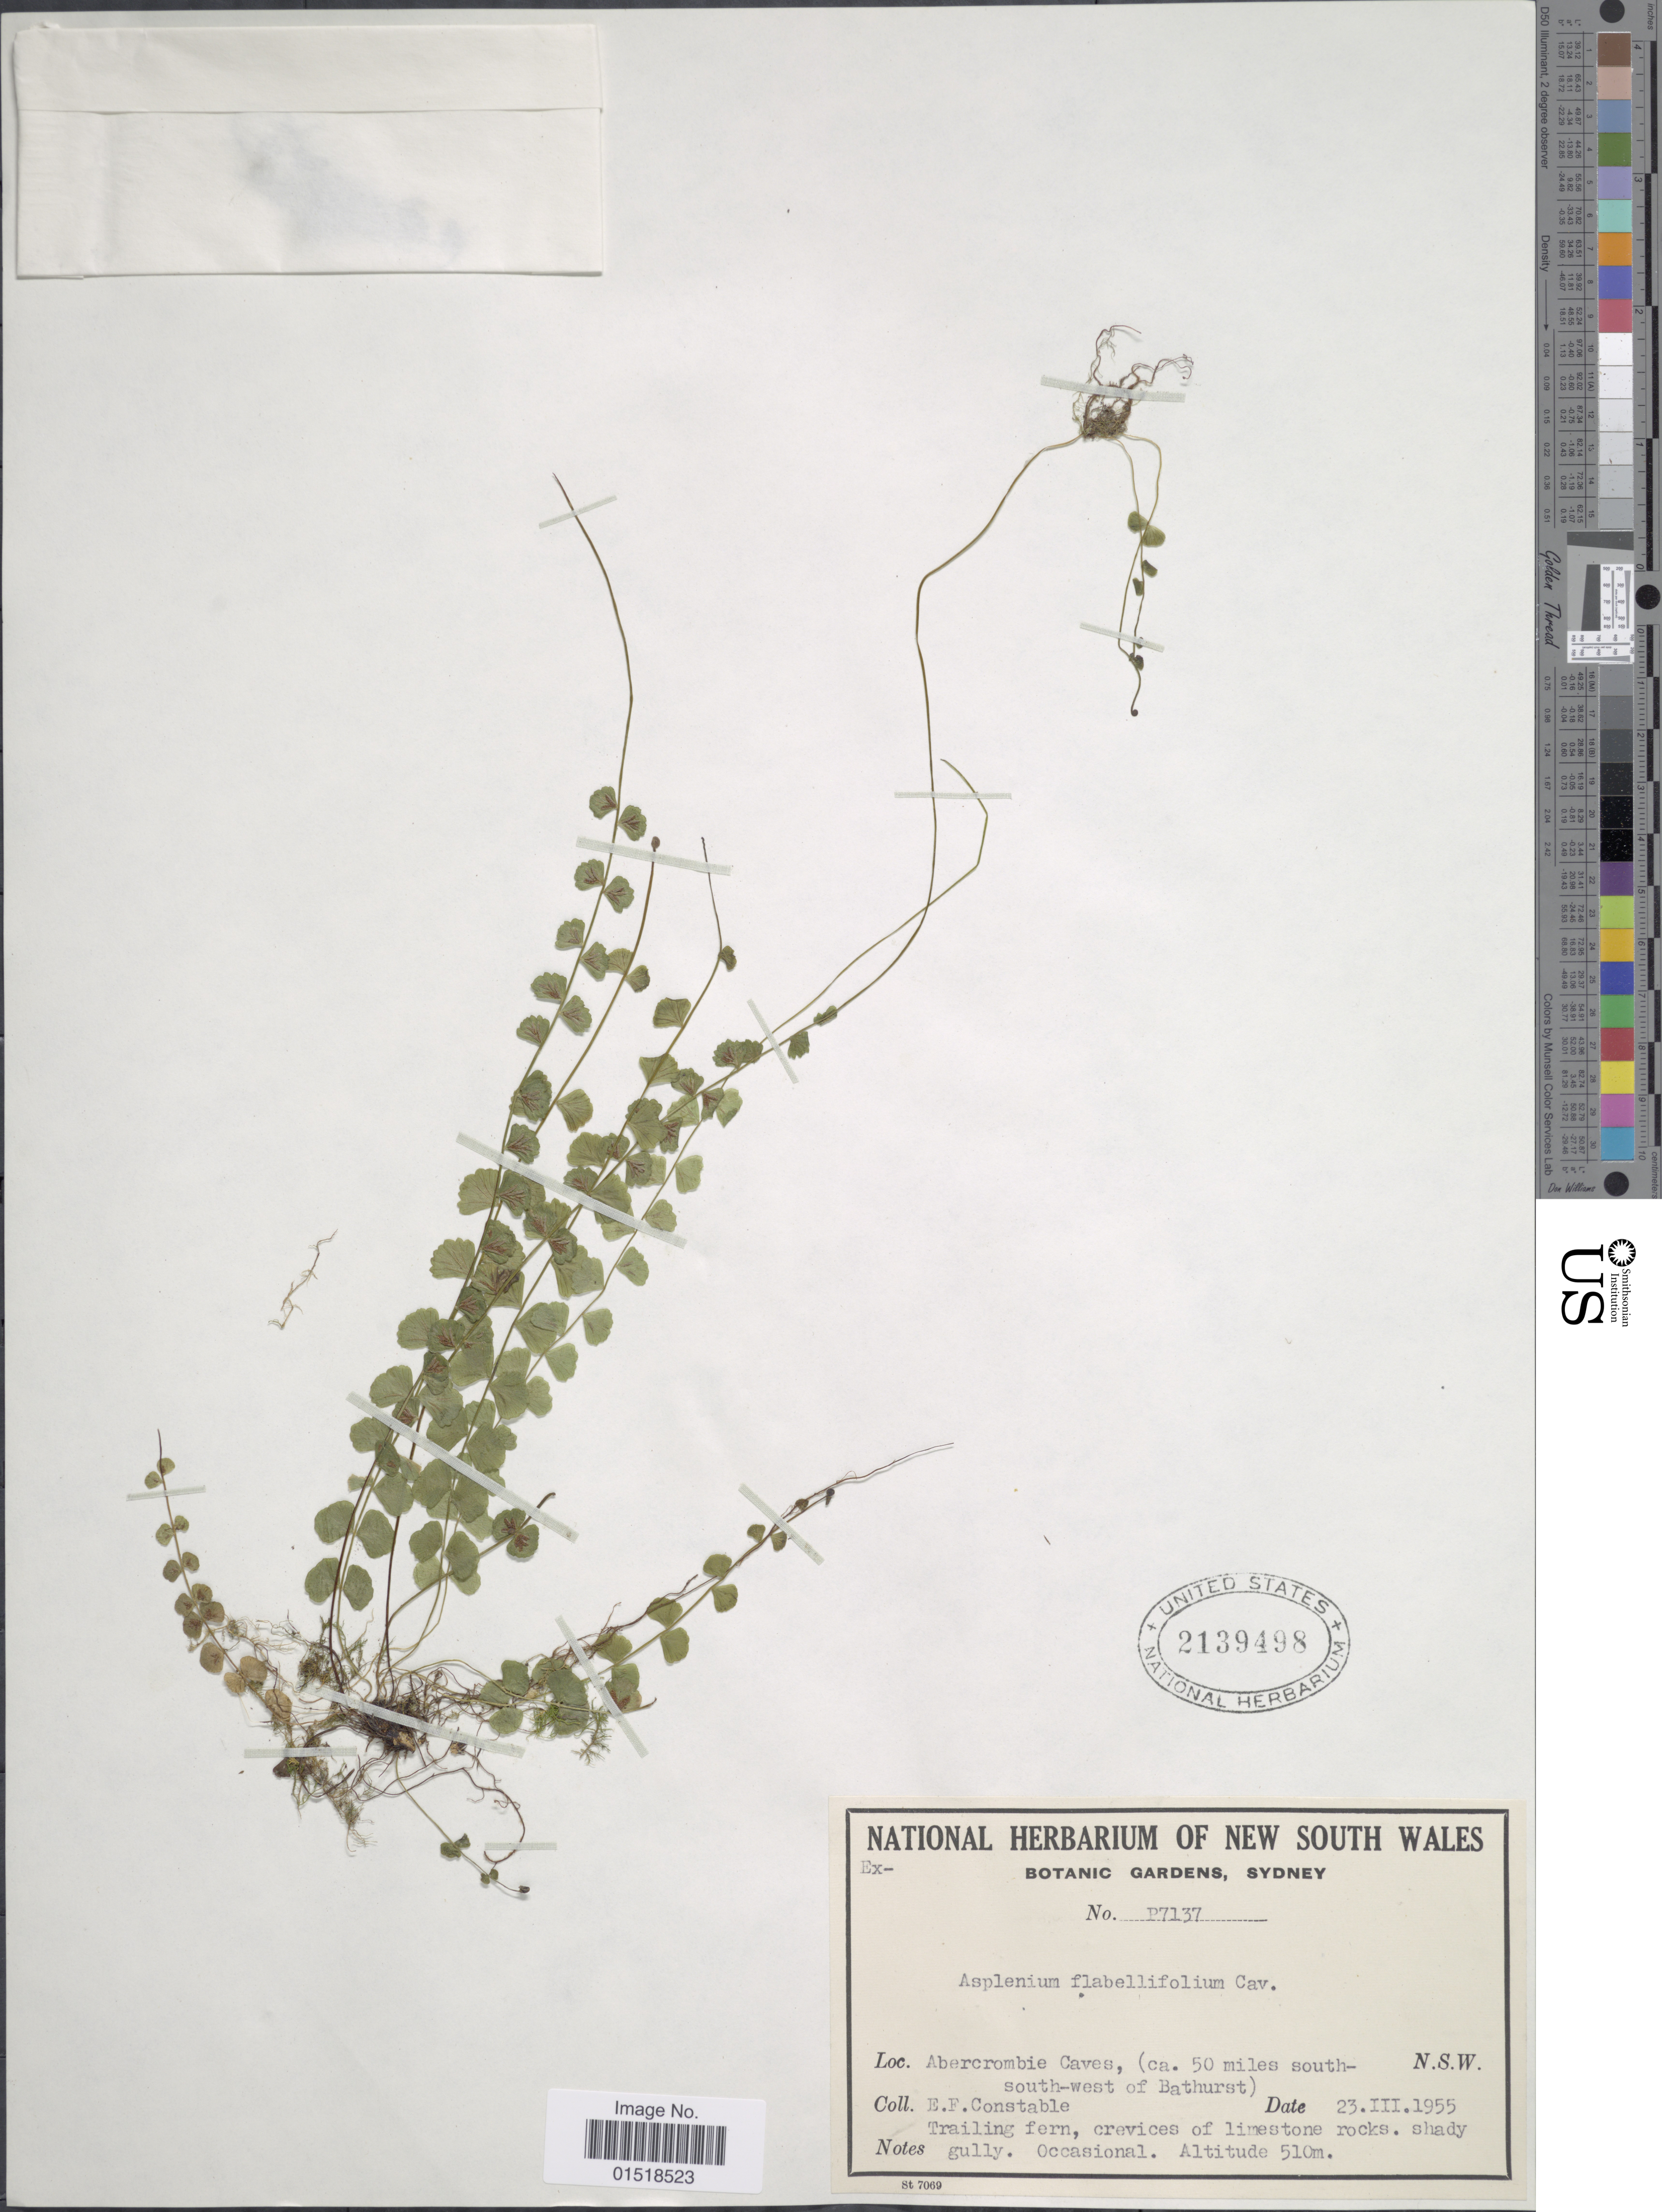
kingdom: Plantae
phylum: Tracheophyta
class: Polypodiopsida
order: Polypodiales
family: Aspleniaceae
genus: Asplenium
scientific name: Asplenium flabellifolium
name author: Cav.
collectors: E. F. Constable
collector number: P7137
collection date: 1955-03-23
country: Australia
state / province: New South Wales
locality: Abercrombie Caves, (ca. 50 miles south-south-west of Bathurst).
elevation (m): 510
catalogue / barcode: US 2139498